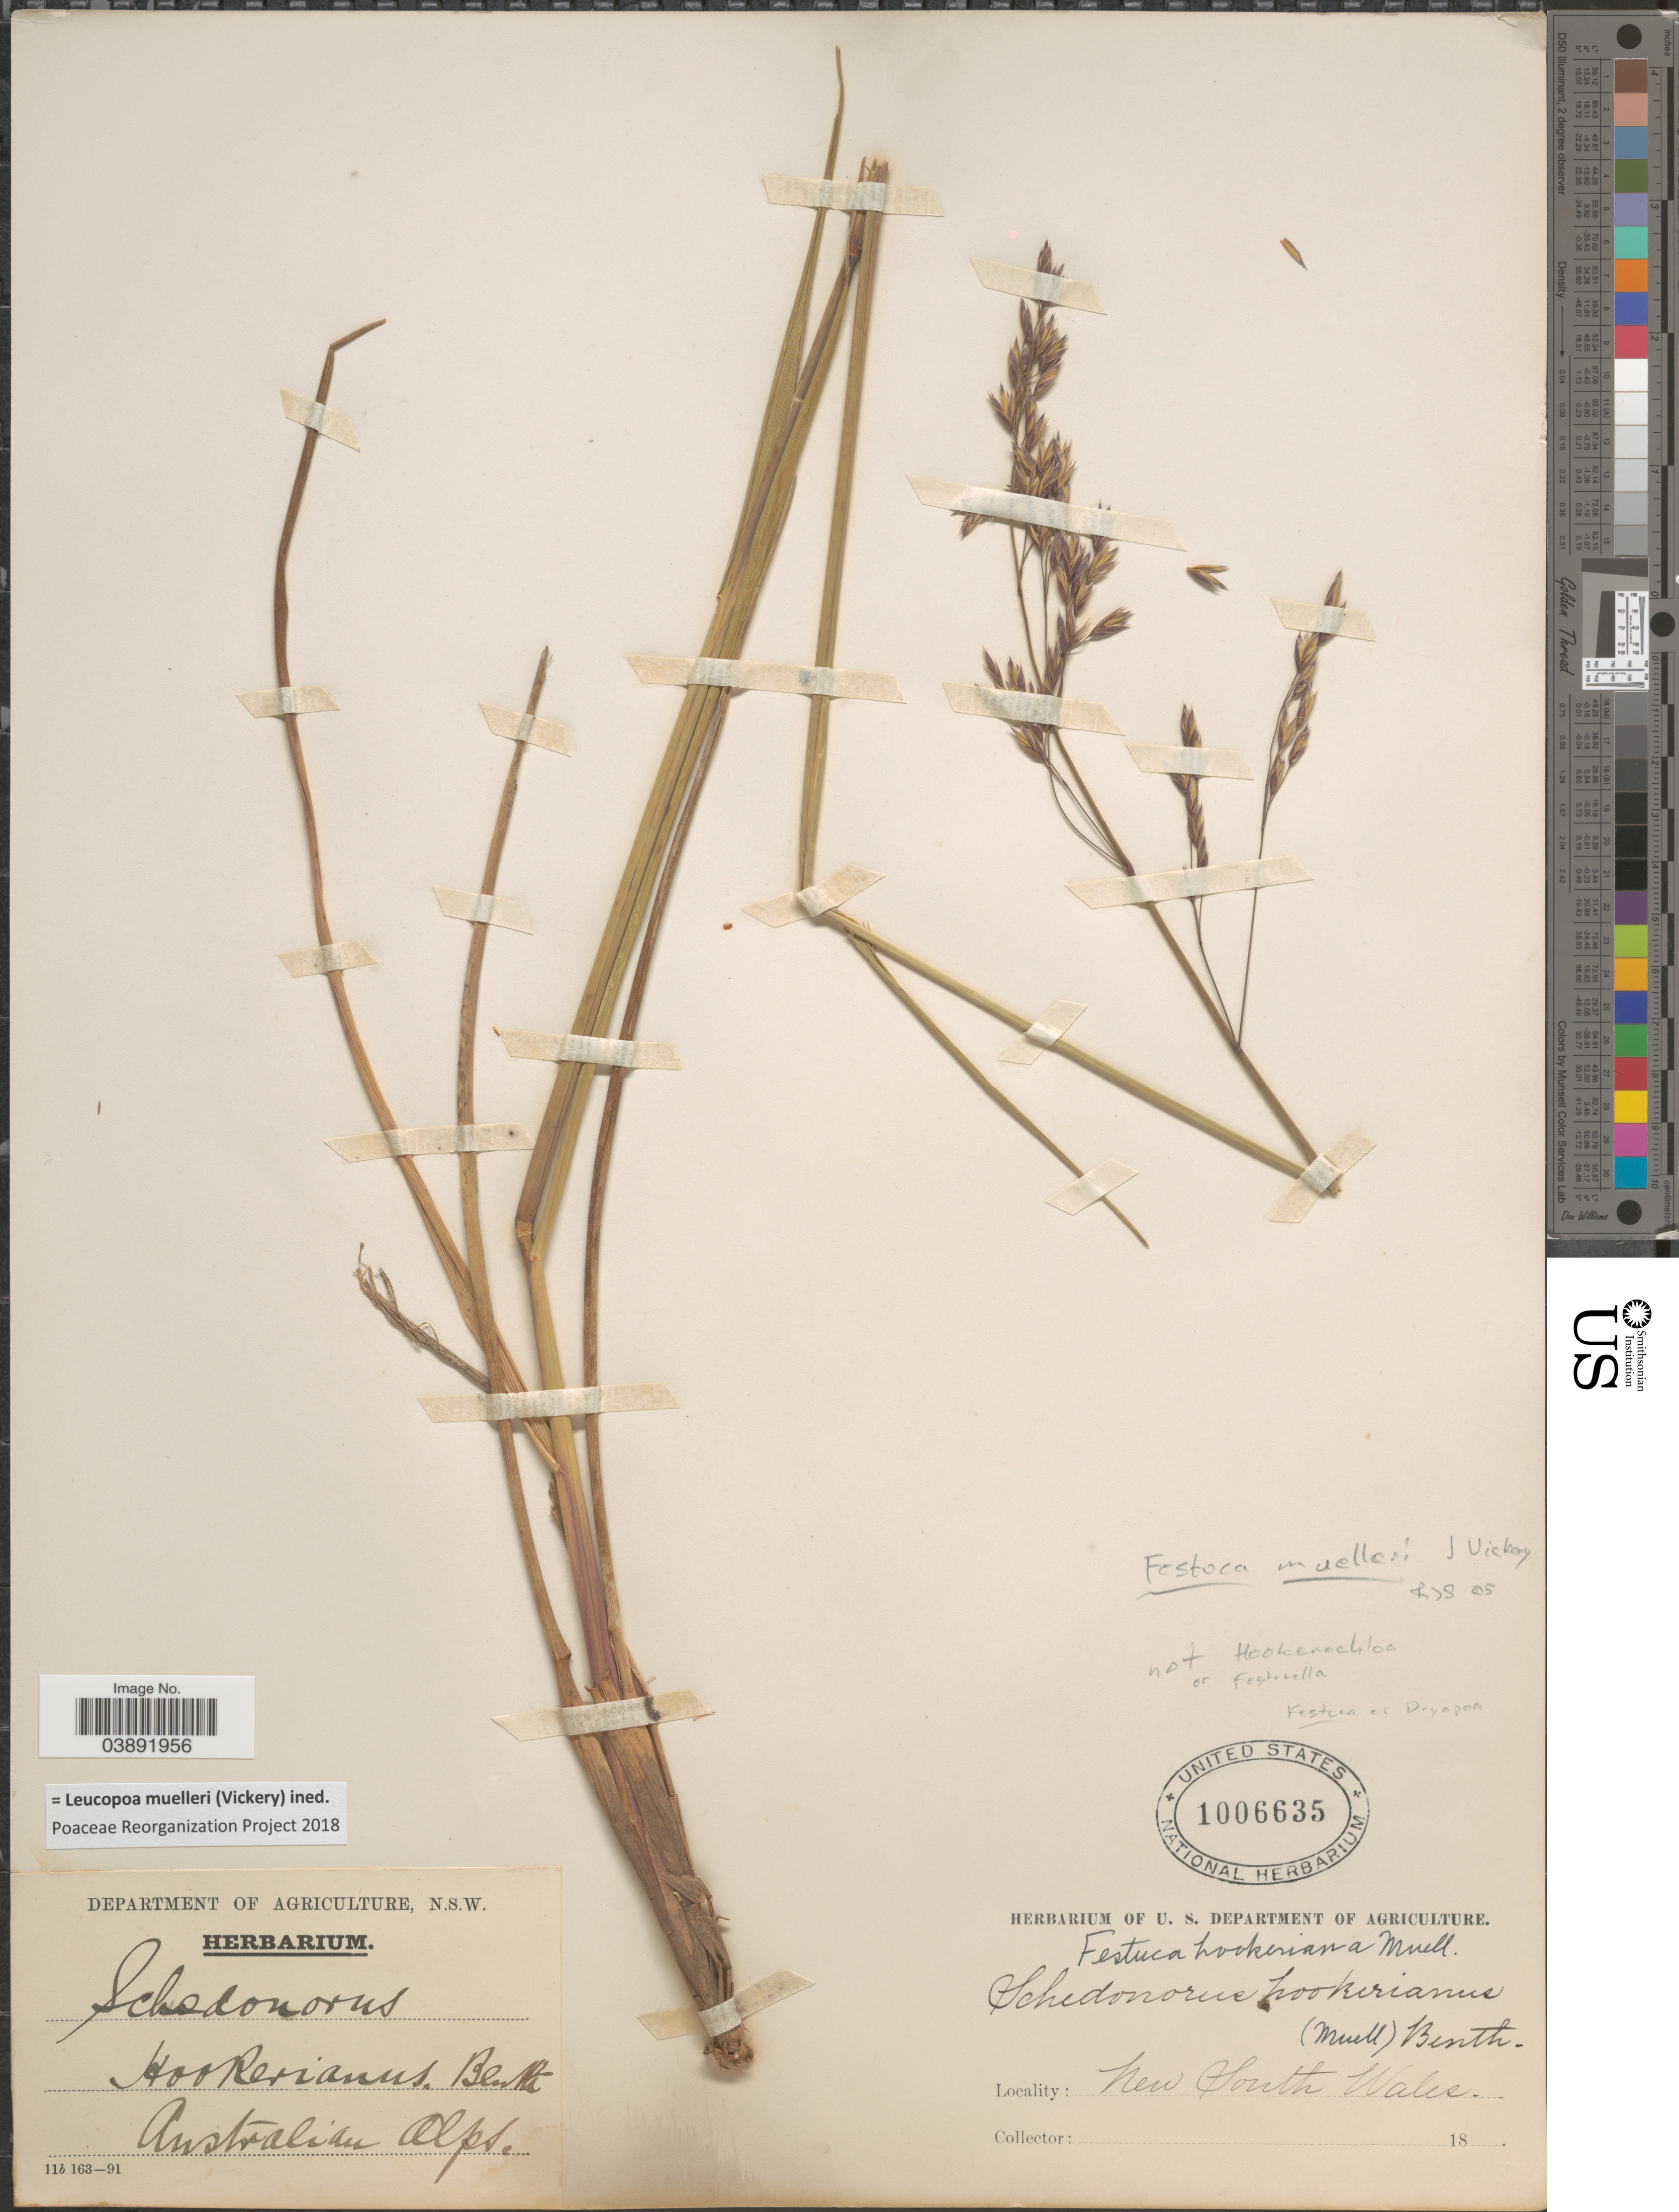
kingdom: Plantae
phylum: Tracheophyta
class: Liliopsida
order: Poales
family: Poaceae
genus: Leucopoa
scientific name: Leucopoa muelleri ined.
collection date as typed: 18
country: Australia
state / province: New South Wales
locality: Australian Alps.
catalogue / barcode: US 1006635